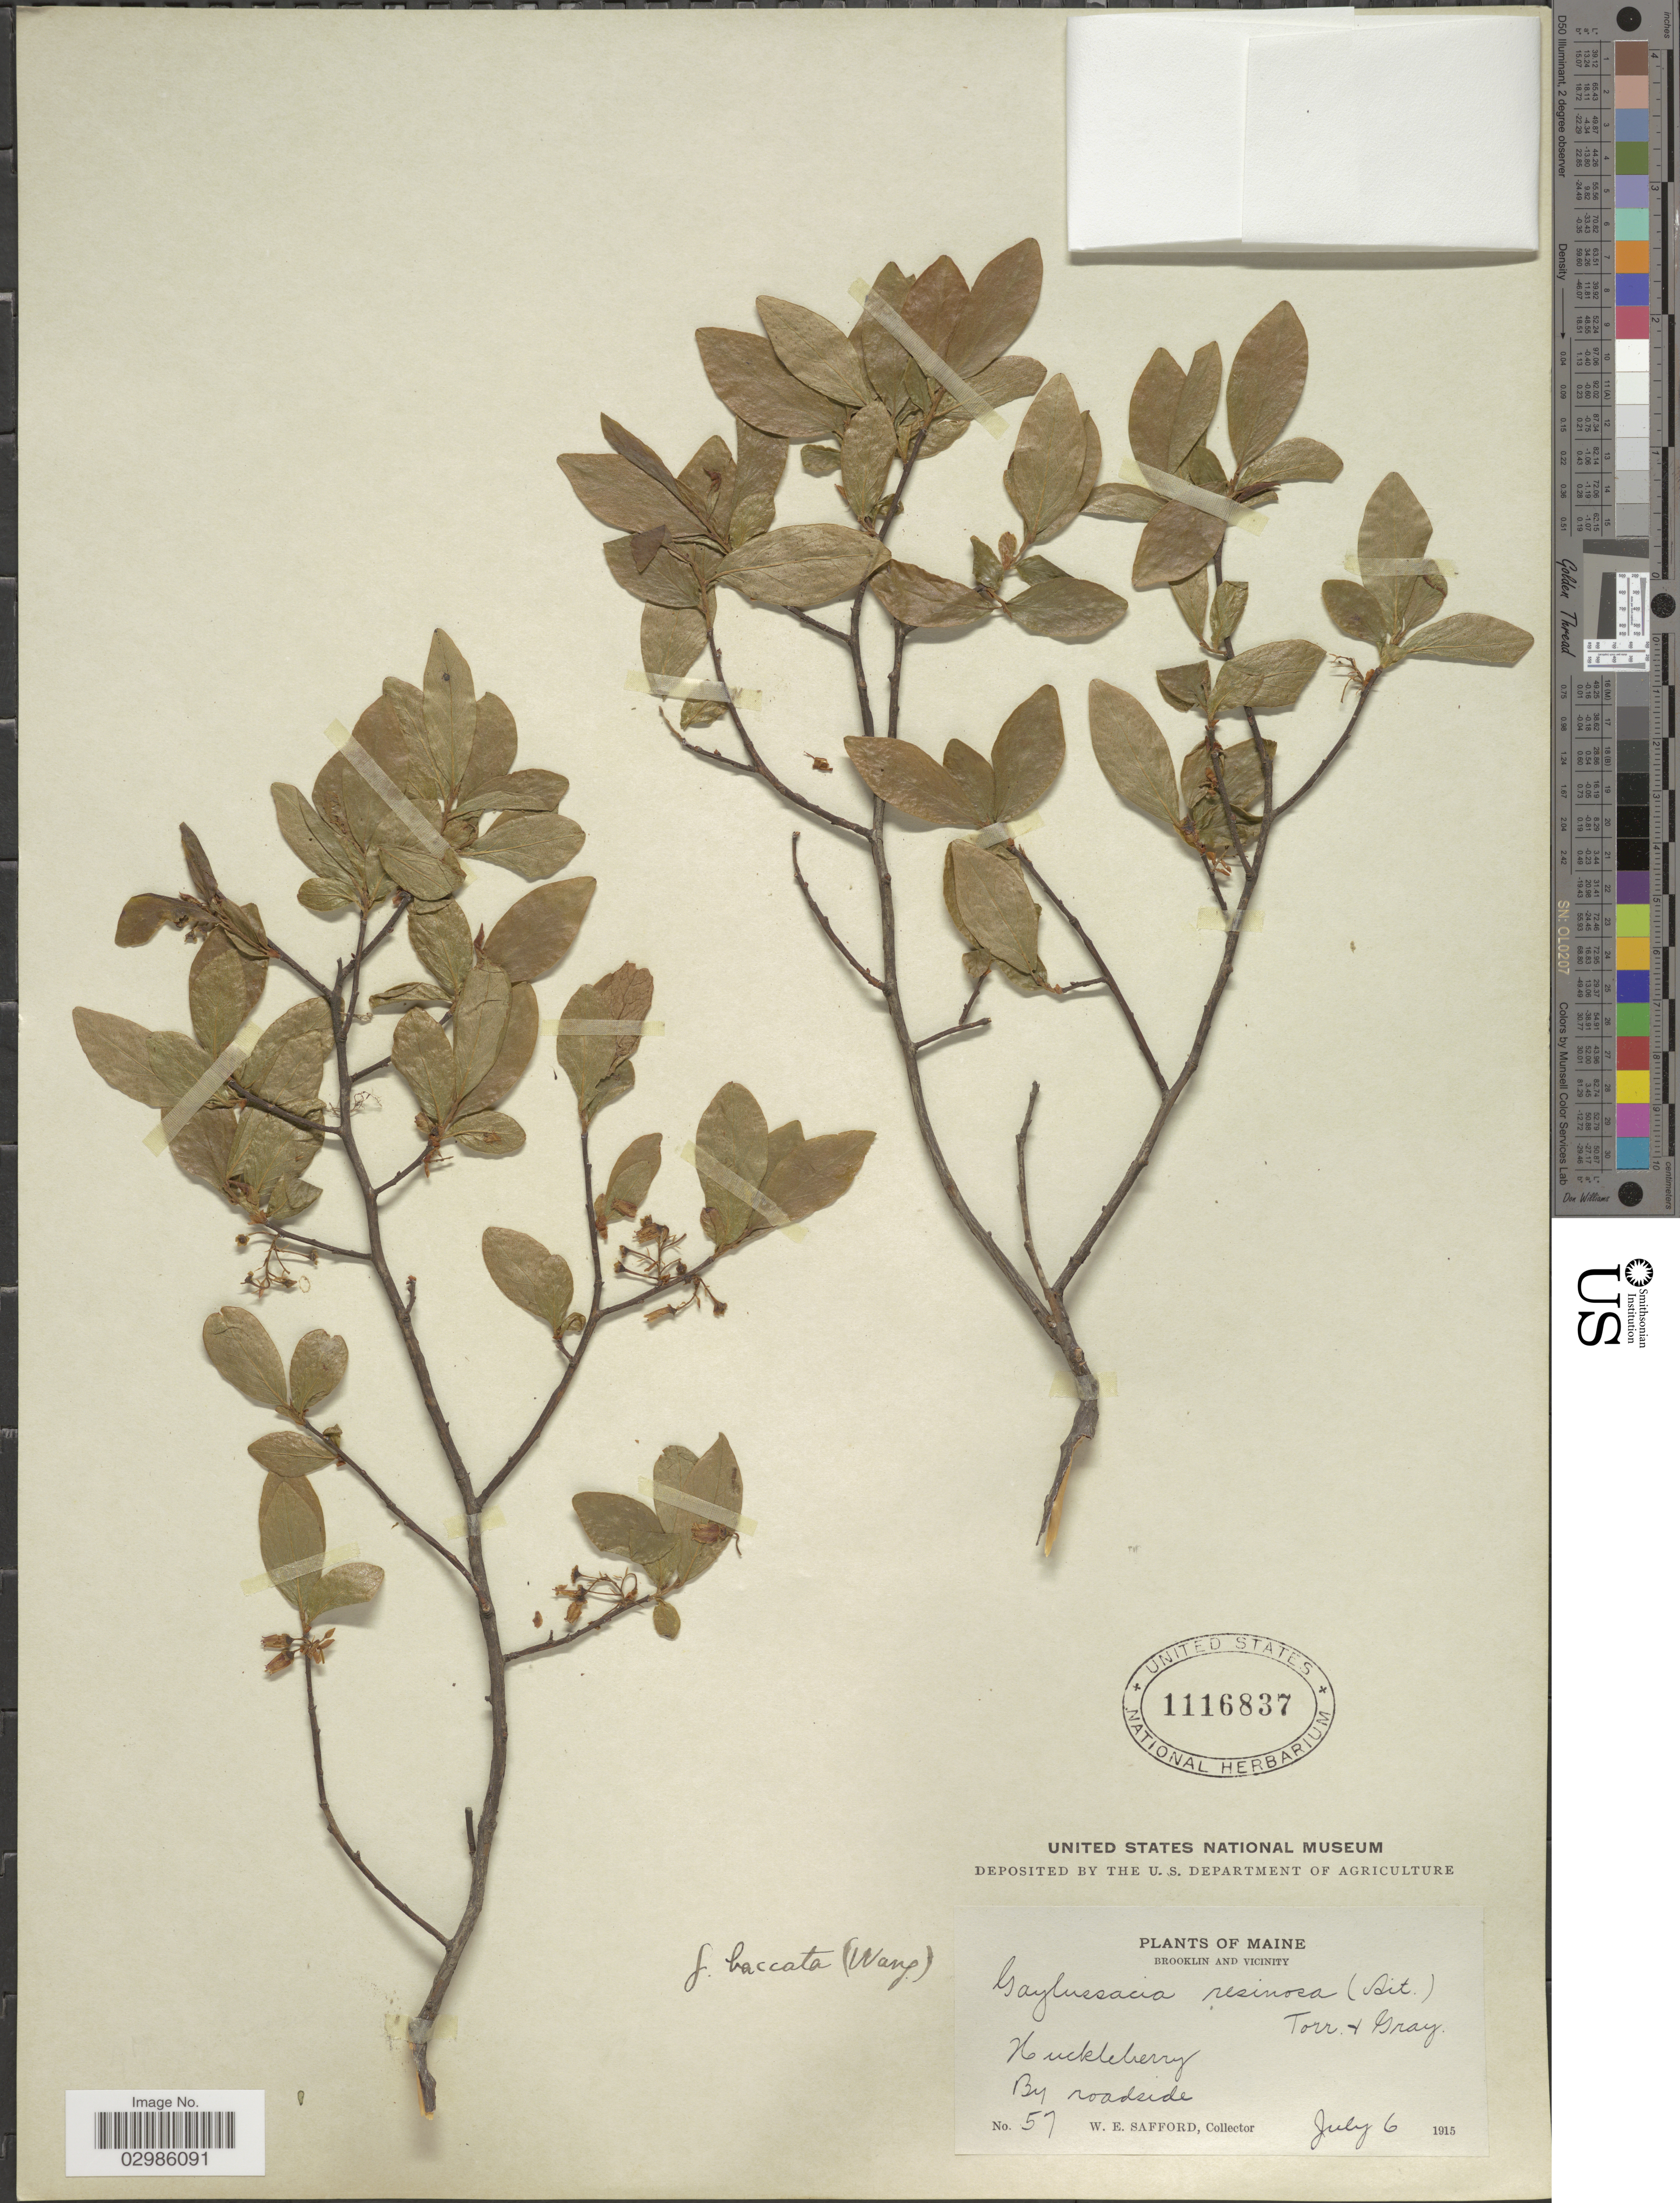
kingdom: Plantae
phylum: Tracheophyta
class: Magnoliopsida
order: Ericales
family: Ericaceae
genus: Gaylussacia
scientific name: Gaylussacia baccata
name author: (Wangenh.) K. Koch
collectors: W. E. Safford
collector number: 57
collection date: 1915-07-06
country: United States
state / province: Maine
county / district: Hancock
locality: Brooklin and Vicinity. Huckleberry. By roadside.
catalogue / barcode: US 1116837